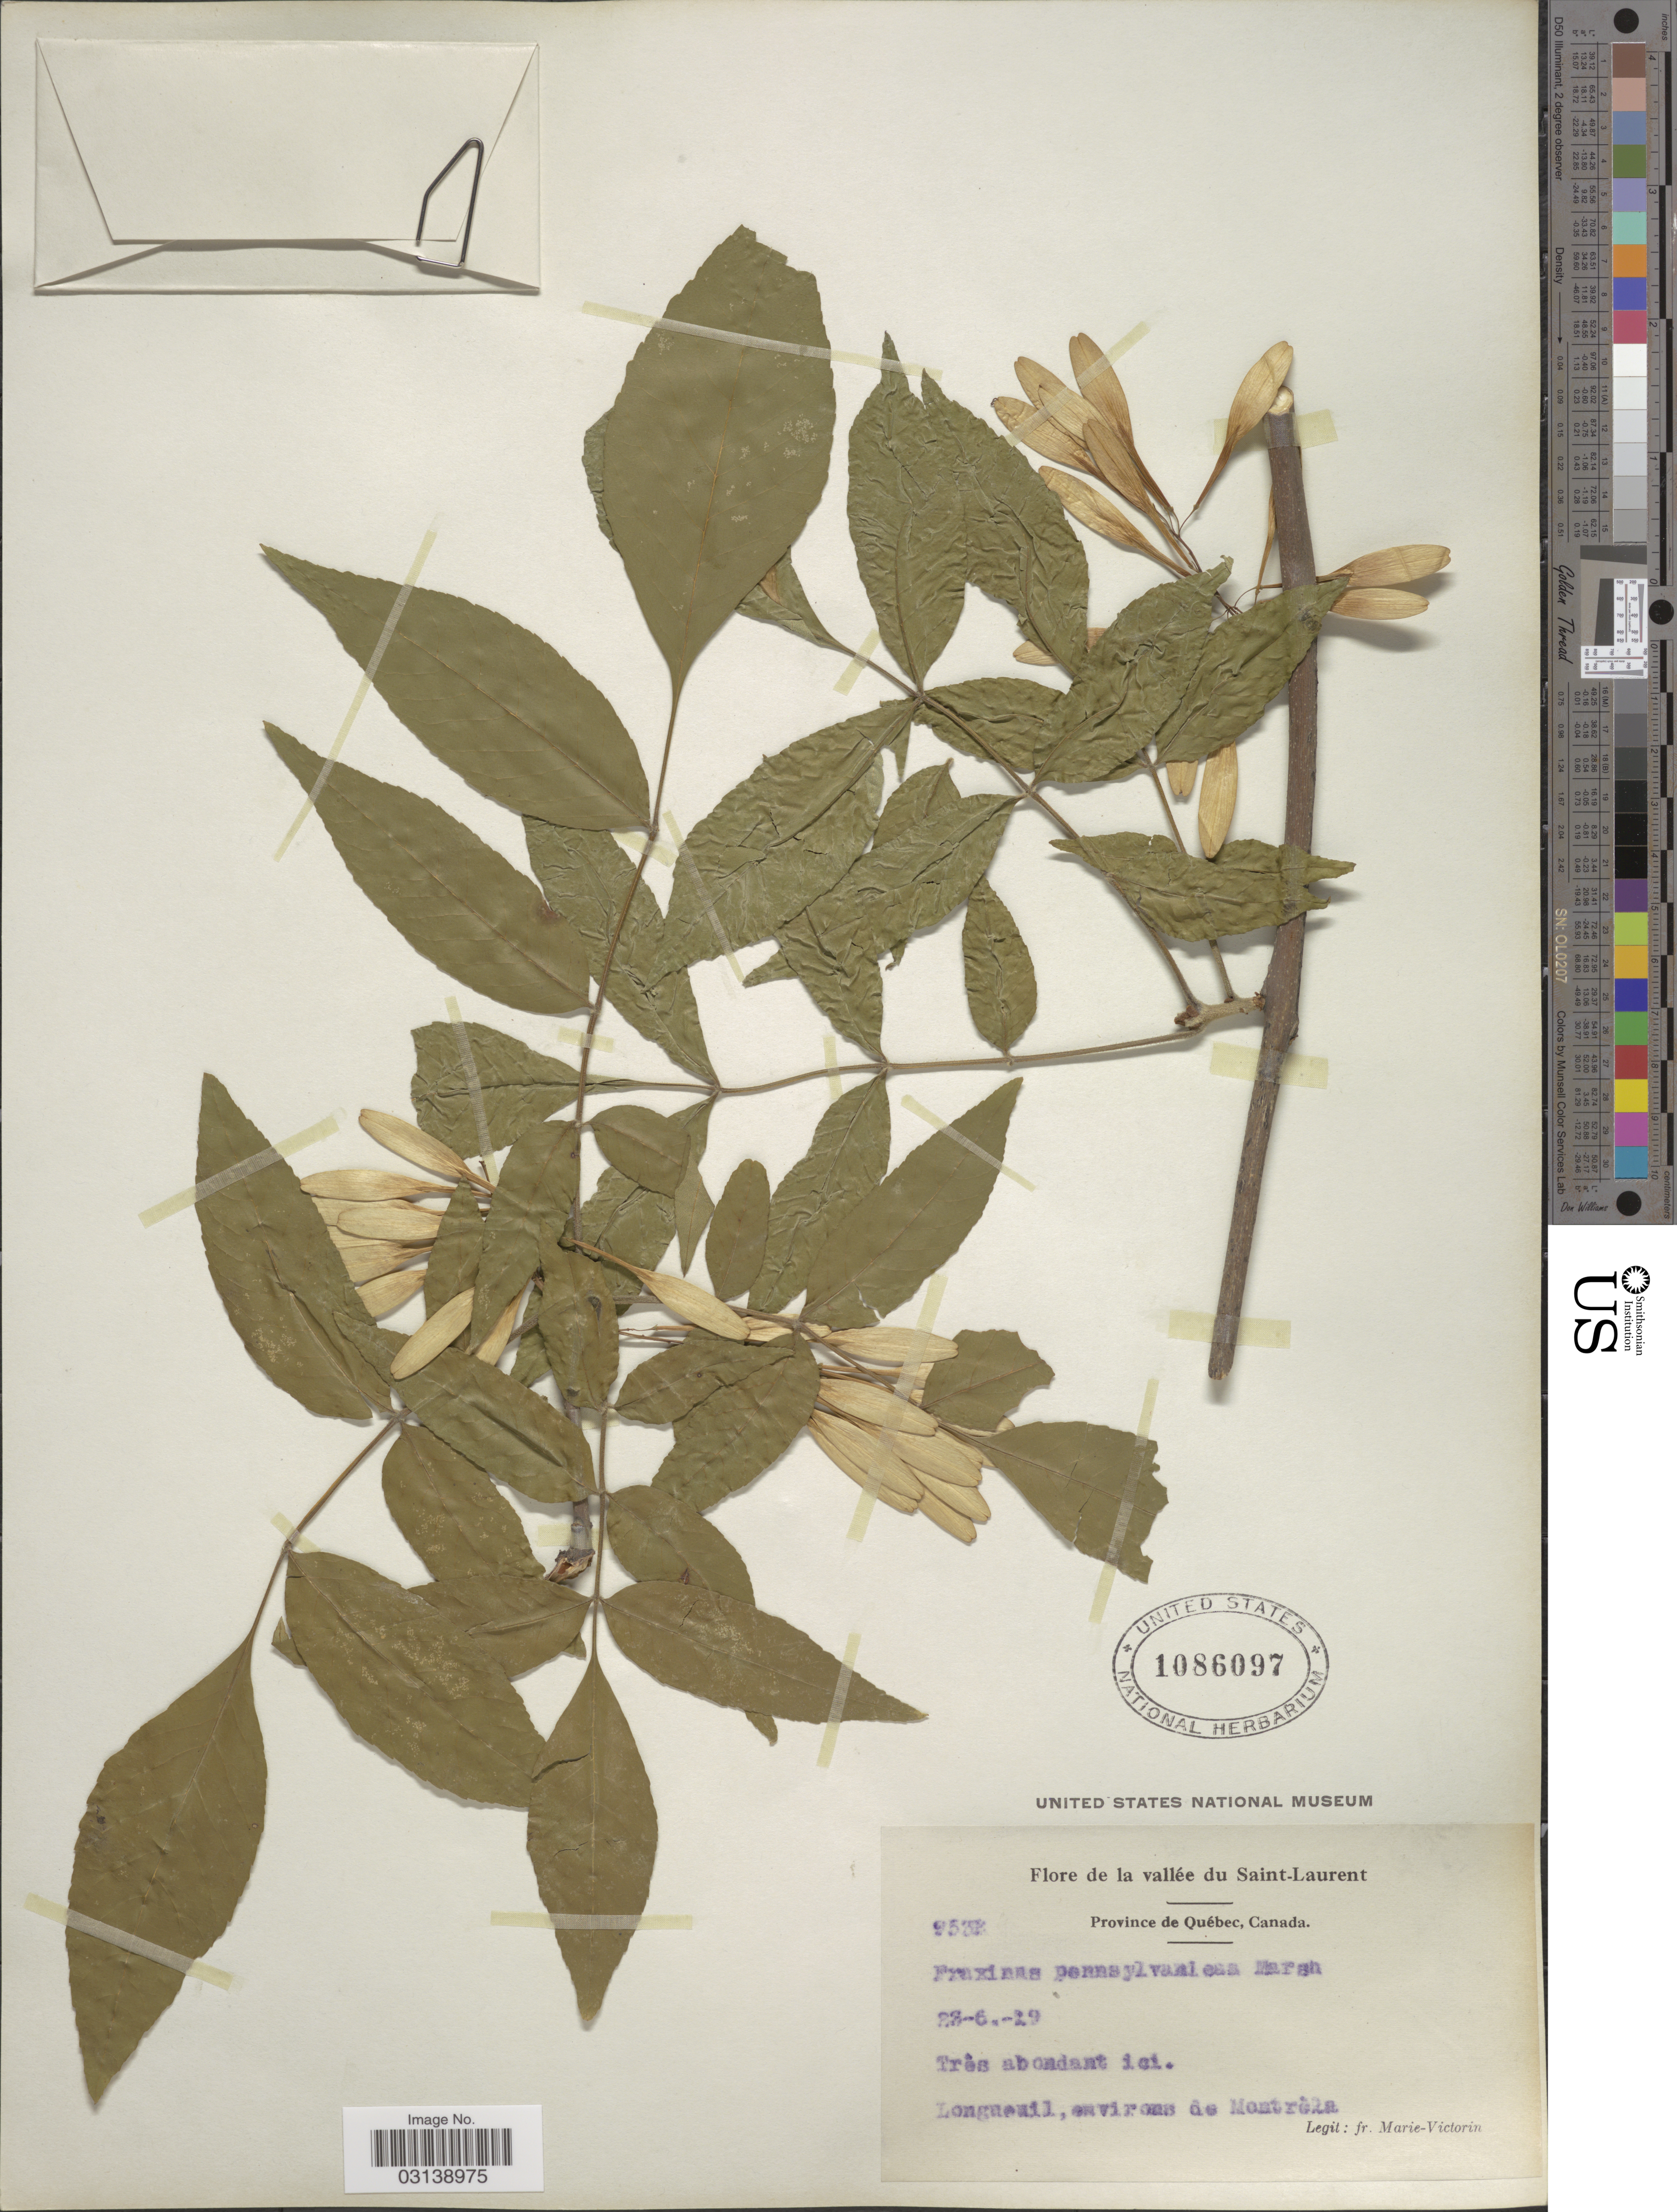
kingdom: Plantae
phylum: Tracheophyta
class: Magnoliopsida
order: Lamiales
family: Oleaceae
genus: Fraxinus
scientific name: Fraxinus pennsylvanica var. pubescens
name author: (Lam.) Lingelsh.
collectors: F. Marie-Victorin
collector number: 2538*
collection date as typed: Transcribed d/m/y: 23/6/29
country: Canada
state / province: Quebec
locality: La vallée du Saint-Laurent. Longueuil, environs de Montreal.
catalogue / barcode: US 1086097